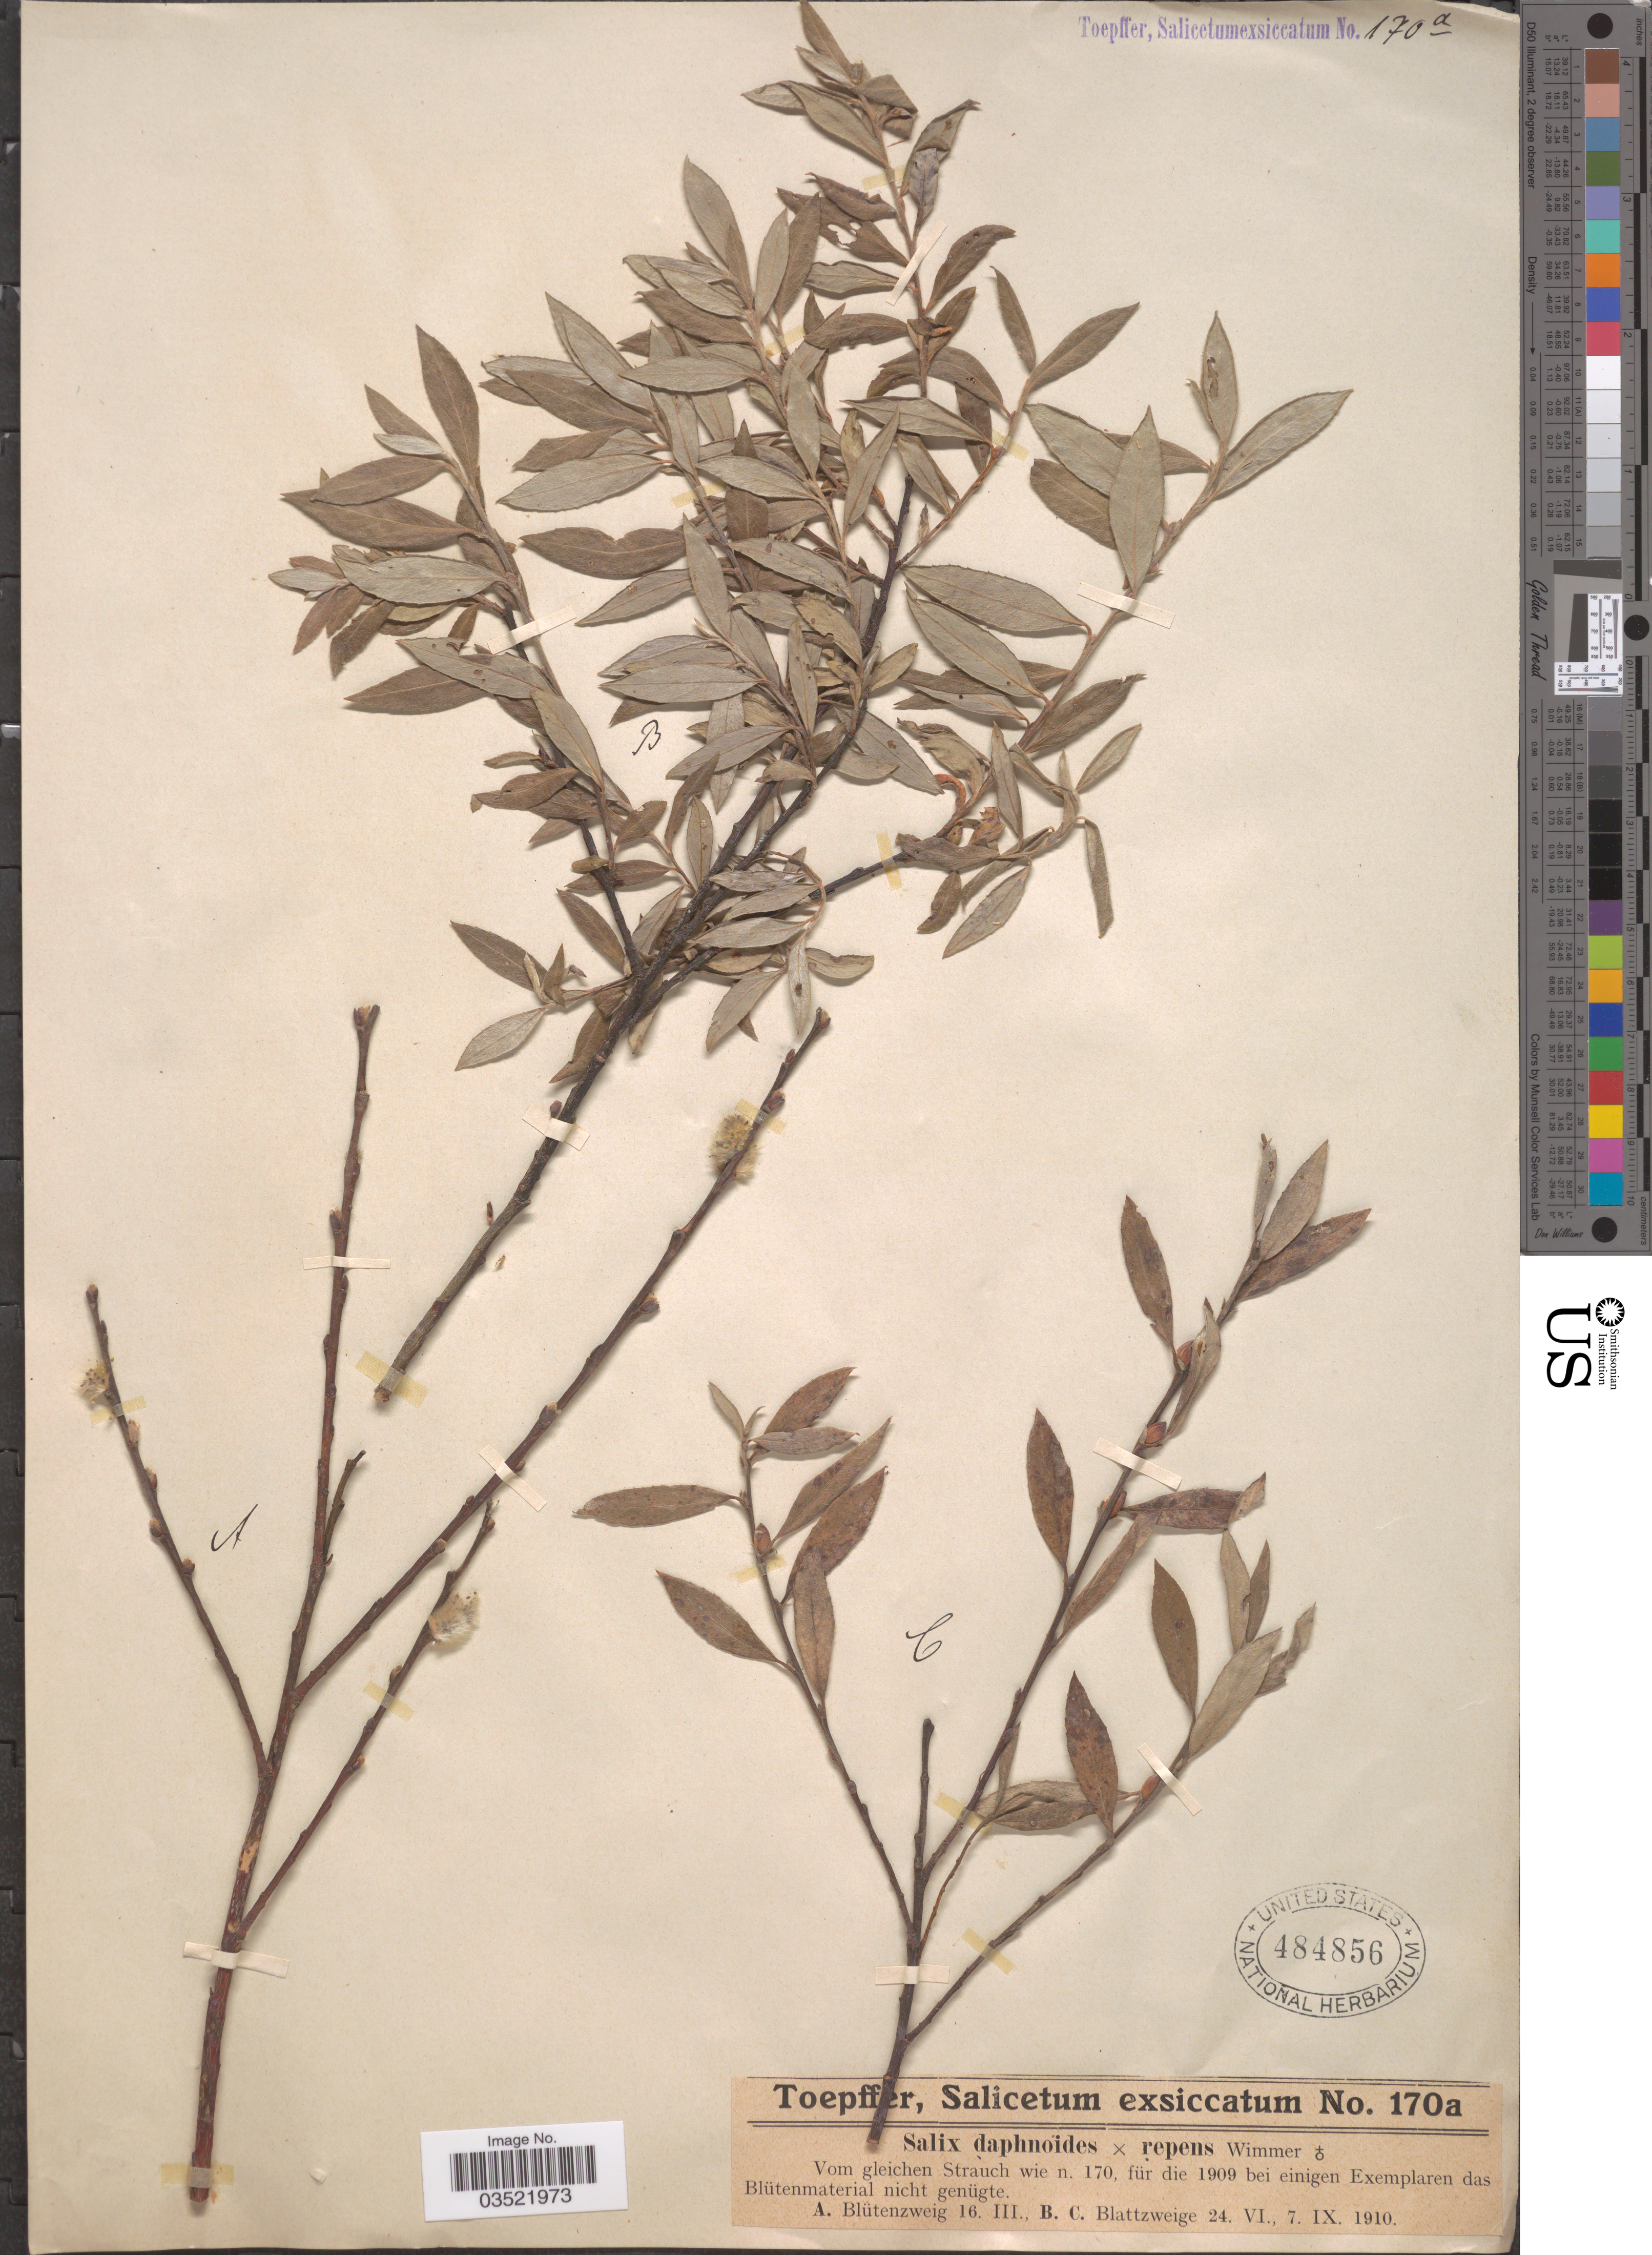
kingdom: Plantae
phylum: Tracheophyta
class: Magnoliopsida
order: Malpighiales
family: Salicaceae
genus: Salix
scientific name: Salix daphnoides x S. repens L.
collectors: A. Toepffer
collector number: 170a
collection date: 1910-03-16/1910-09-07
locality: Salicetum [unsure placement]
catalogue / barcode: US 484856